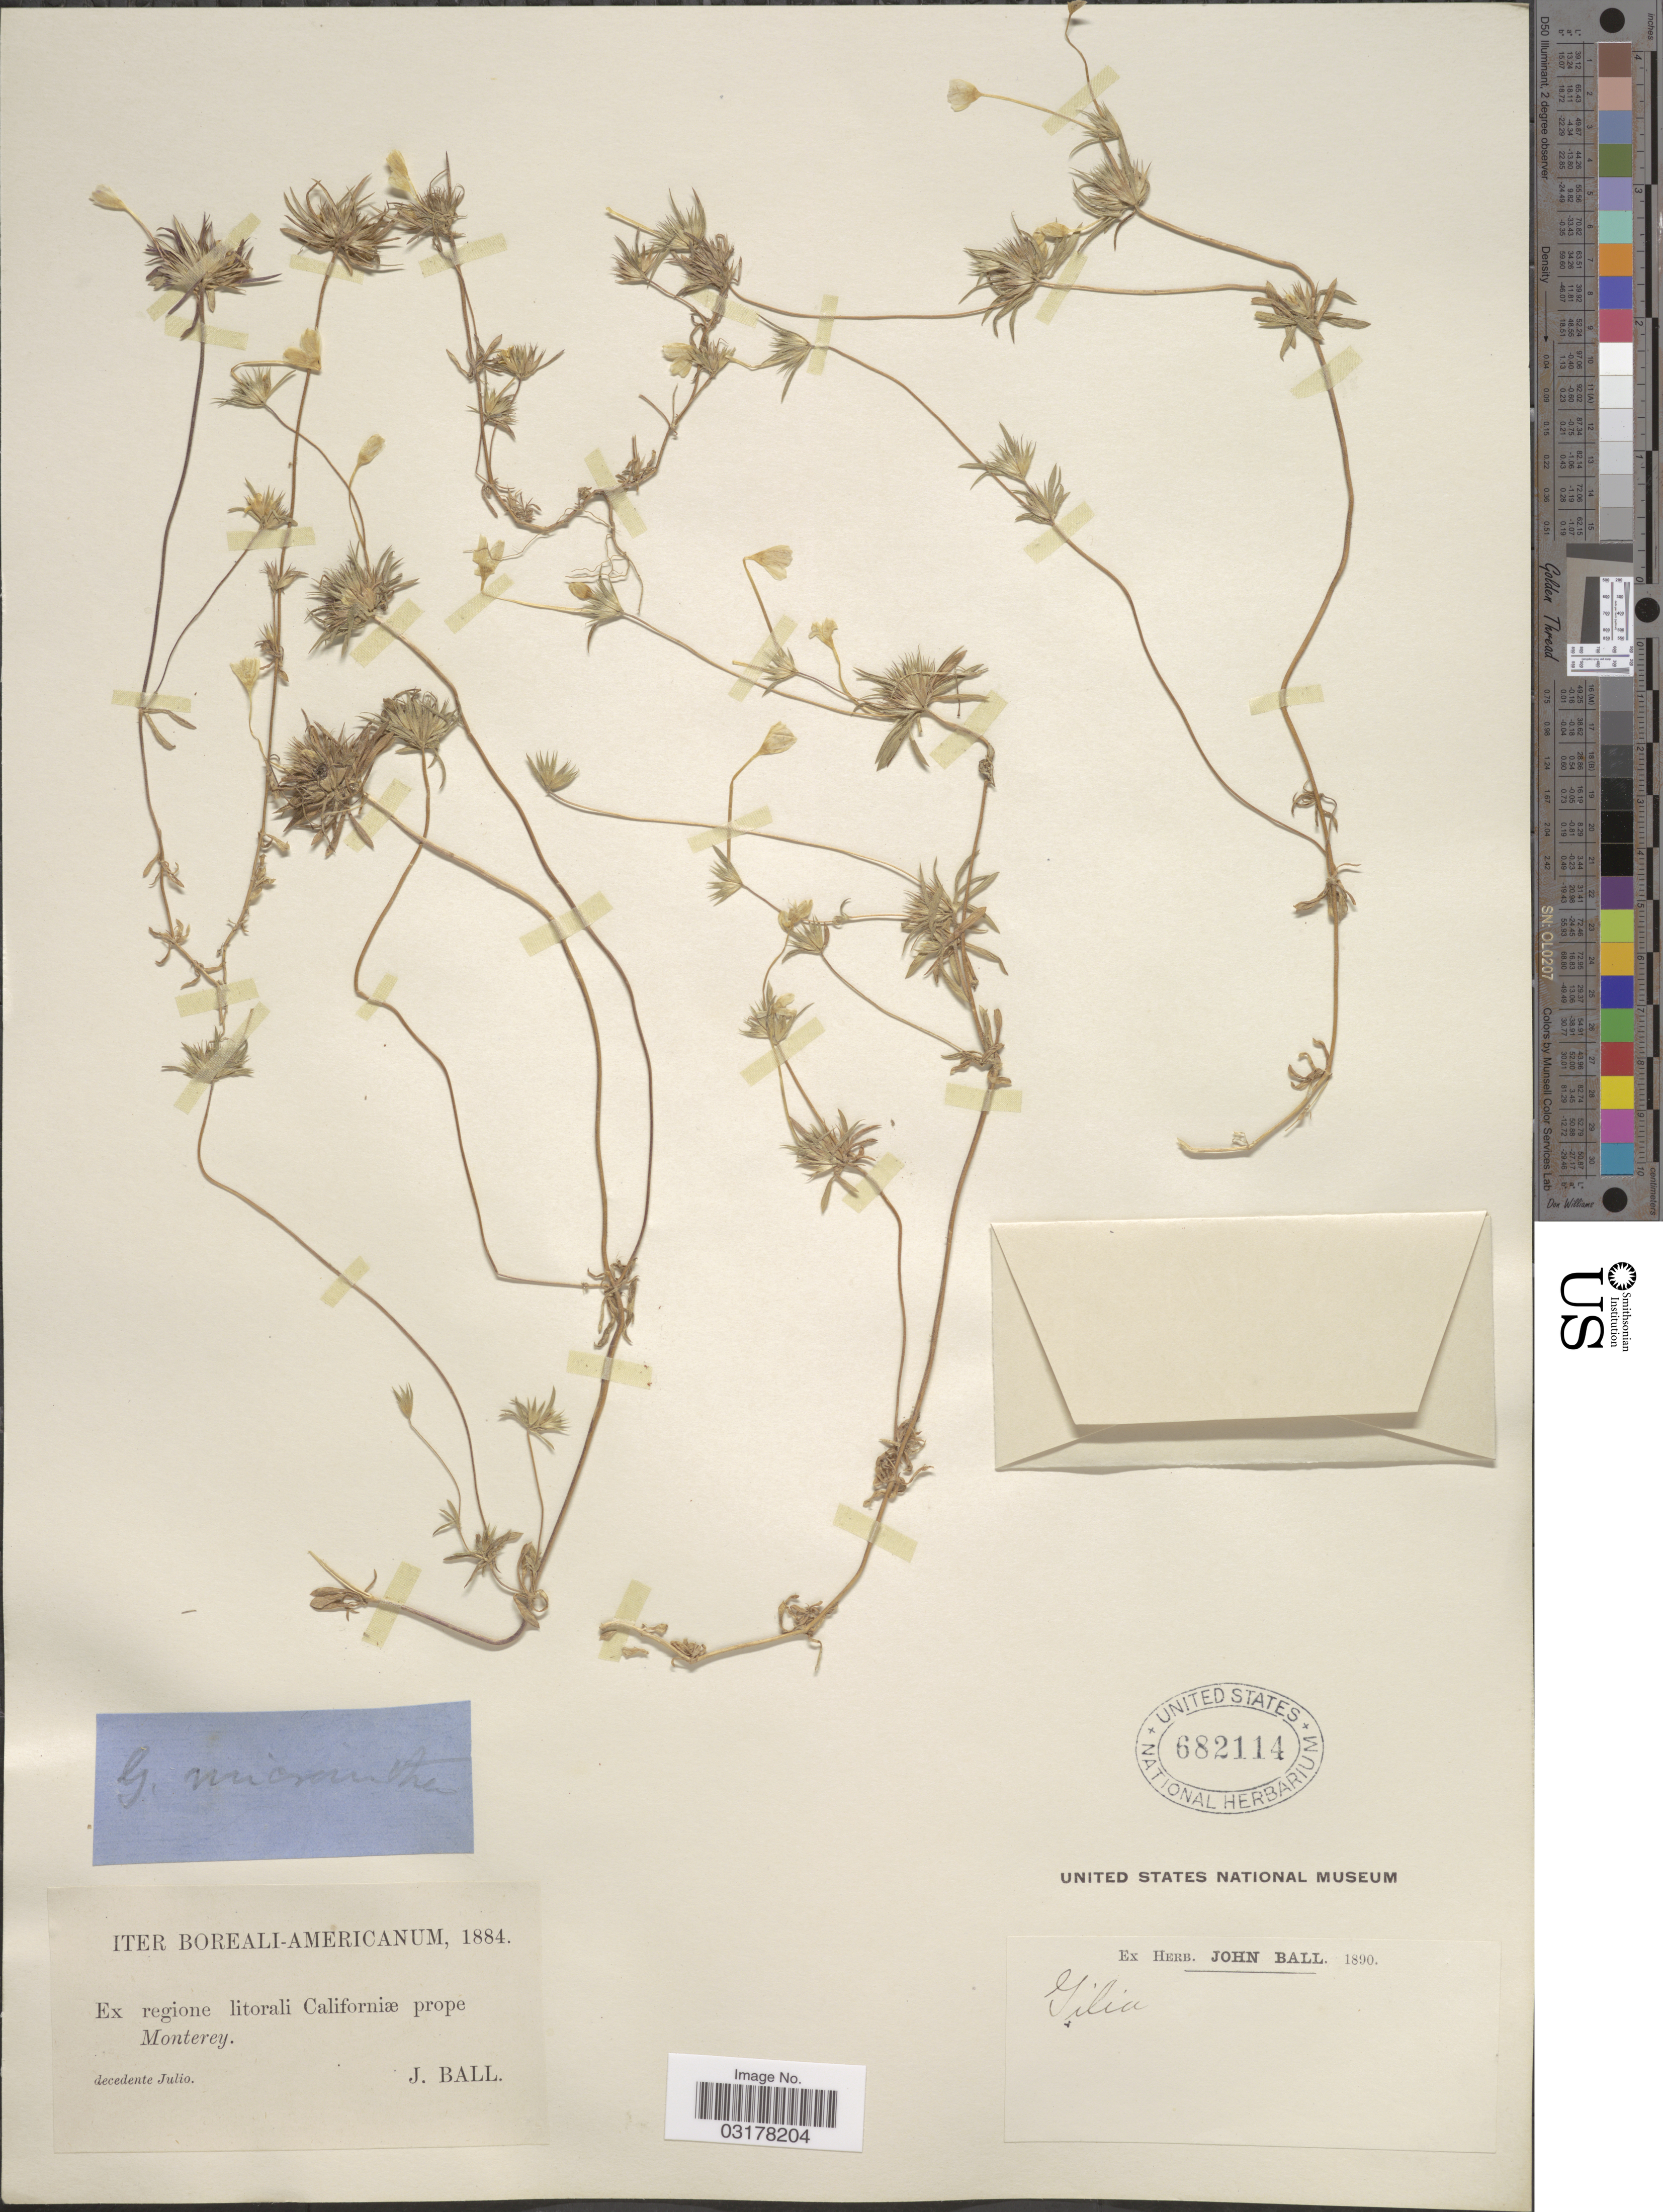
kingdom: Plantae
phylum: Tracheophyta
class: Magnoliopsida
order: Ericales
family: Polemoniaceae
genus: Leptosiphon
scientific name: Leptosiphon sp.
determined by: Strong, Mark T., (BOT), Smithsonian Institution - National Museum of Natural History (UNITED STATES)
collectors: J. Ball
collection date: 1884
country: United States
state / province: California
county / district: Monterey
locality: Iter Boreali-Americanum. Ex regione litorali Californiæ prope Monterey.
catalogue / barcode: US 682114